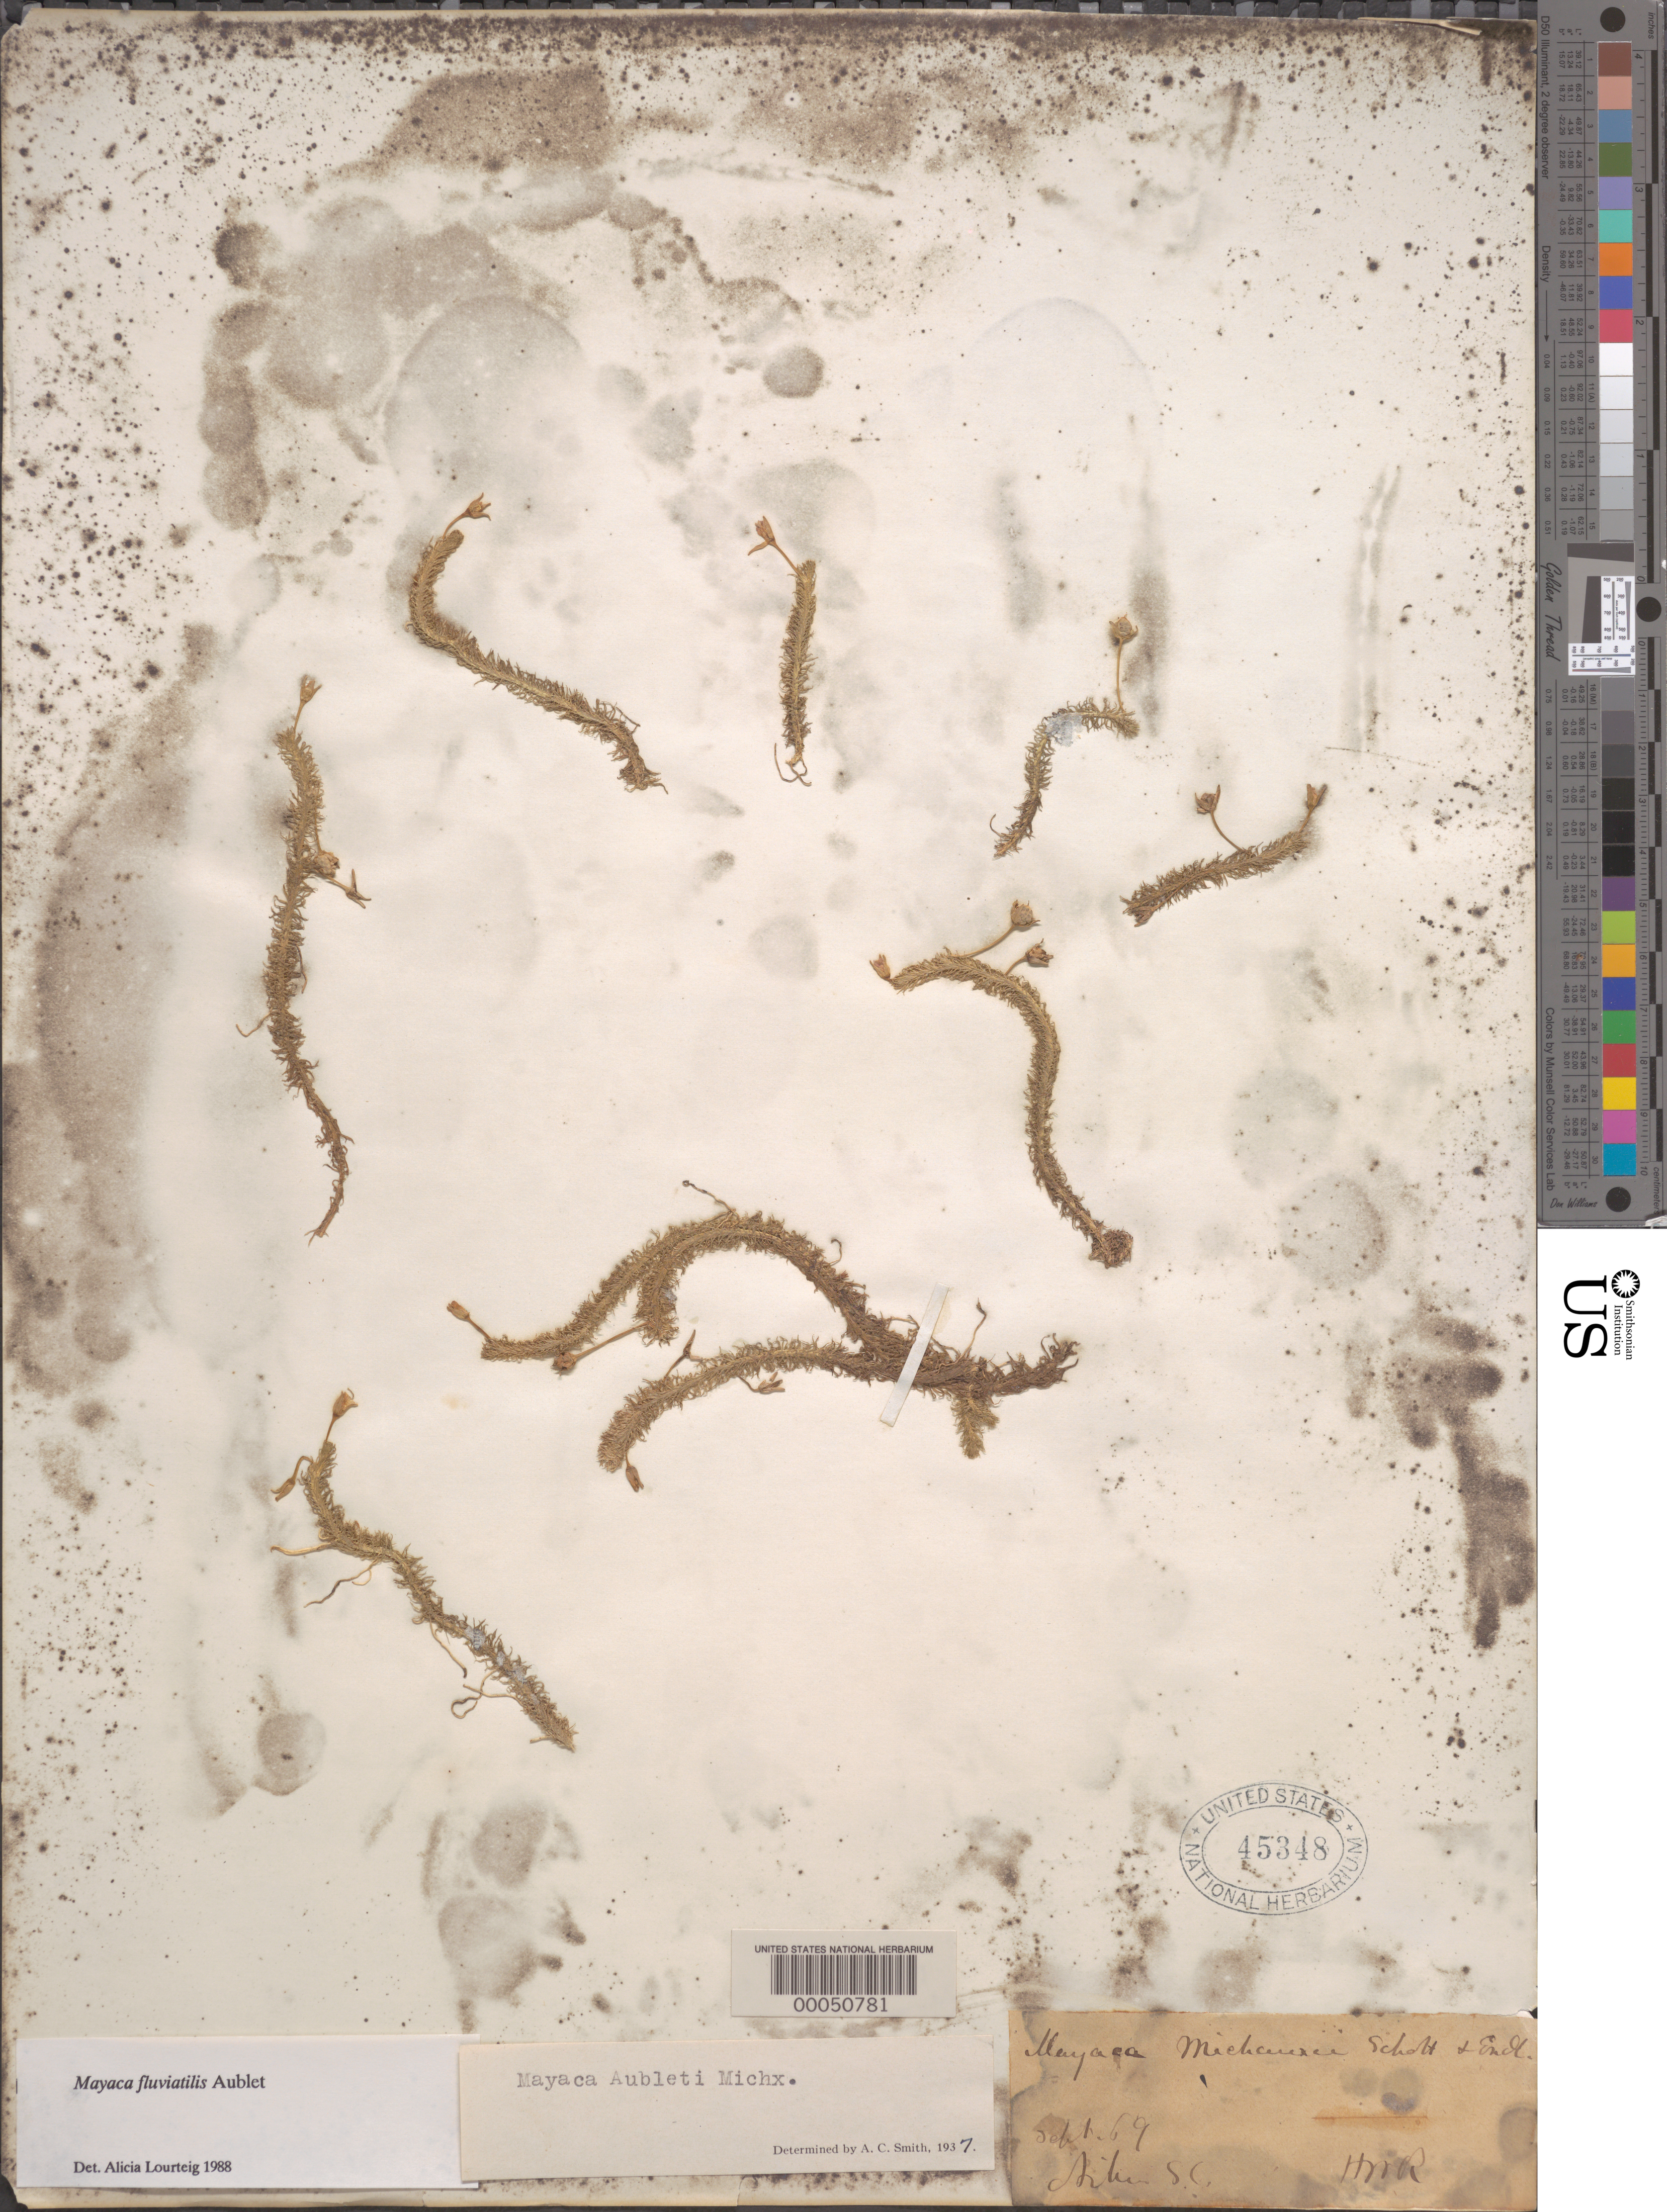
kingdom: Plantae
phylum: Tracheophyta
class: Liliopsida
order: Poales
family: Mayacaceae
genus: Mayaca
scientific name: Mayaca fluviatilis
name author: Aubl.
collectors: H. M. R.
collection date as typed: Sep 1869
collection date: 1869-09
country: United States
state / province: South Carolina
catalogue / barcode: US 45348